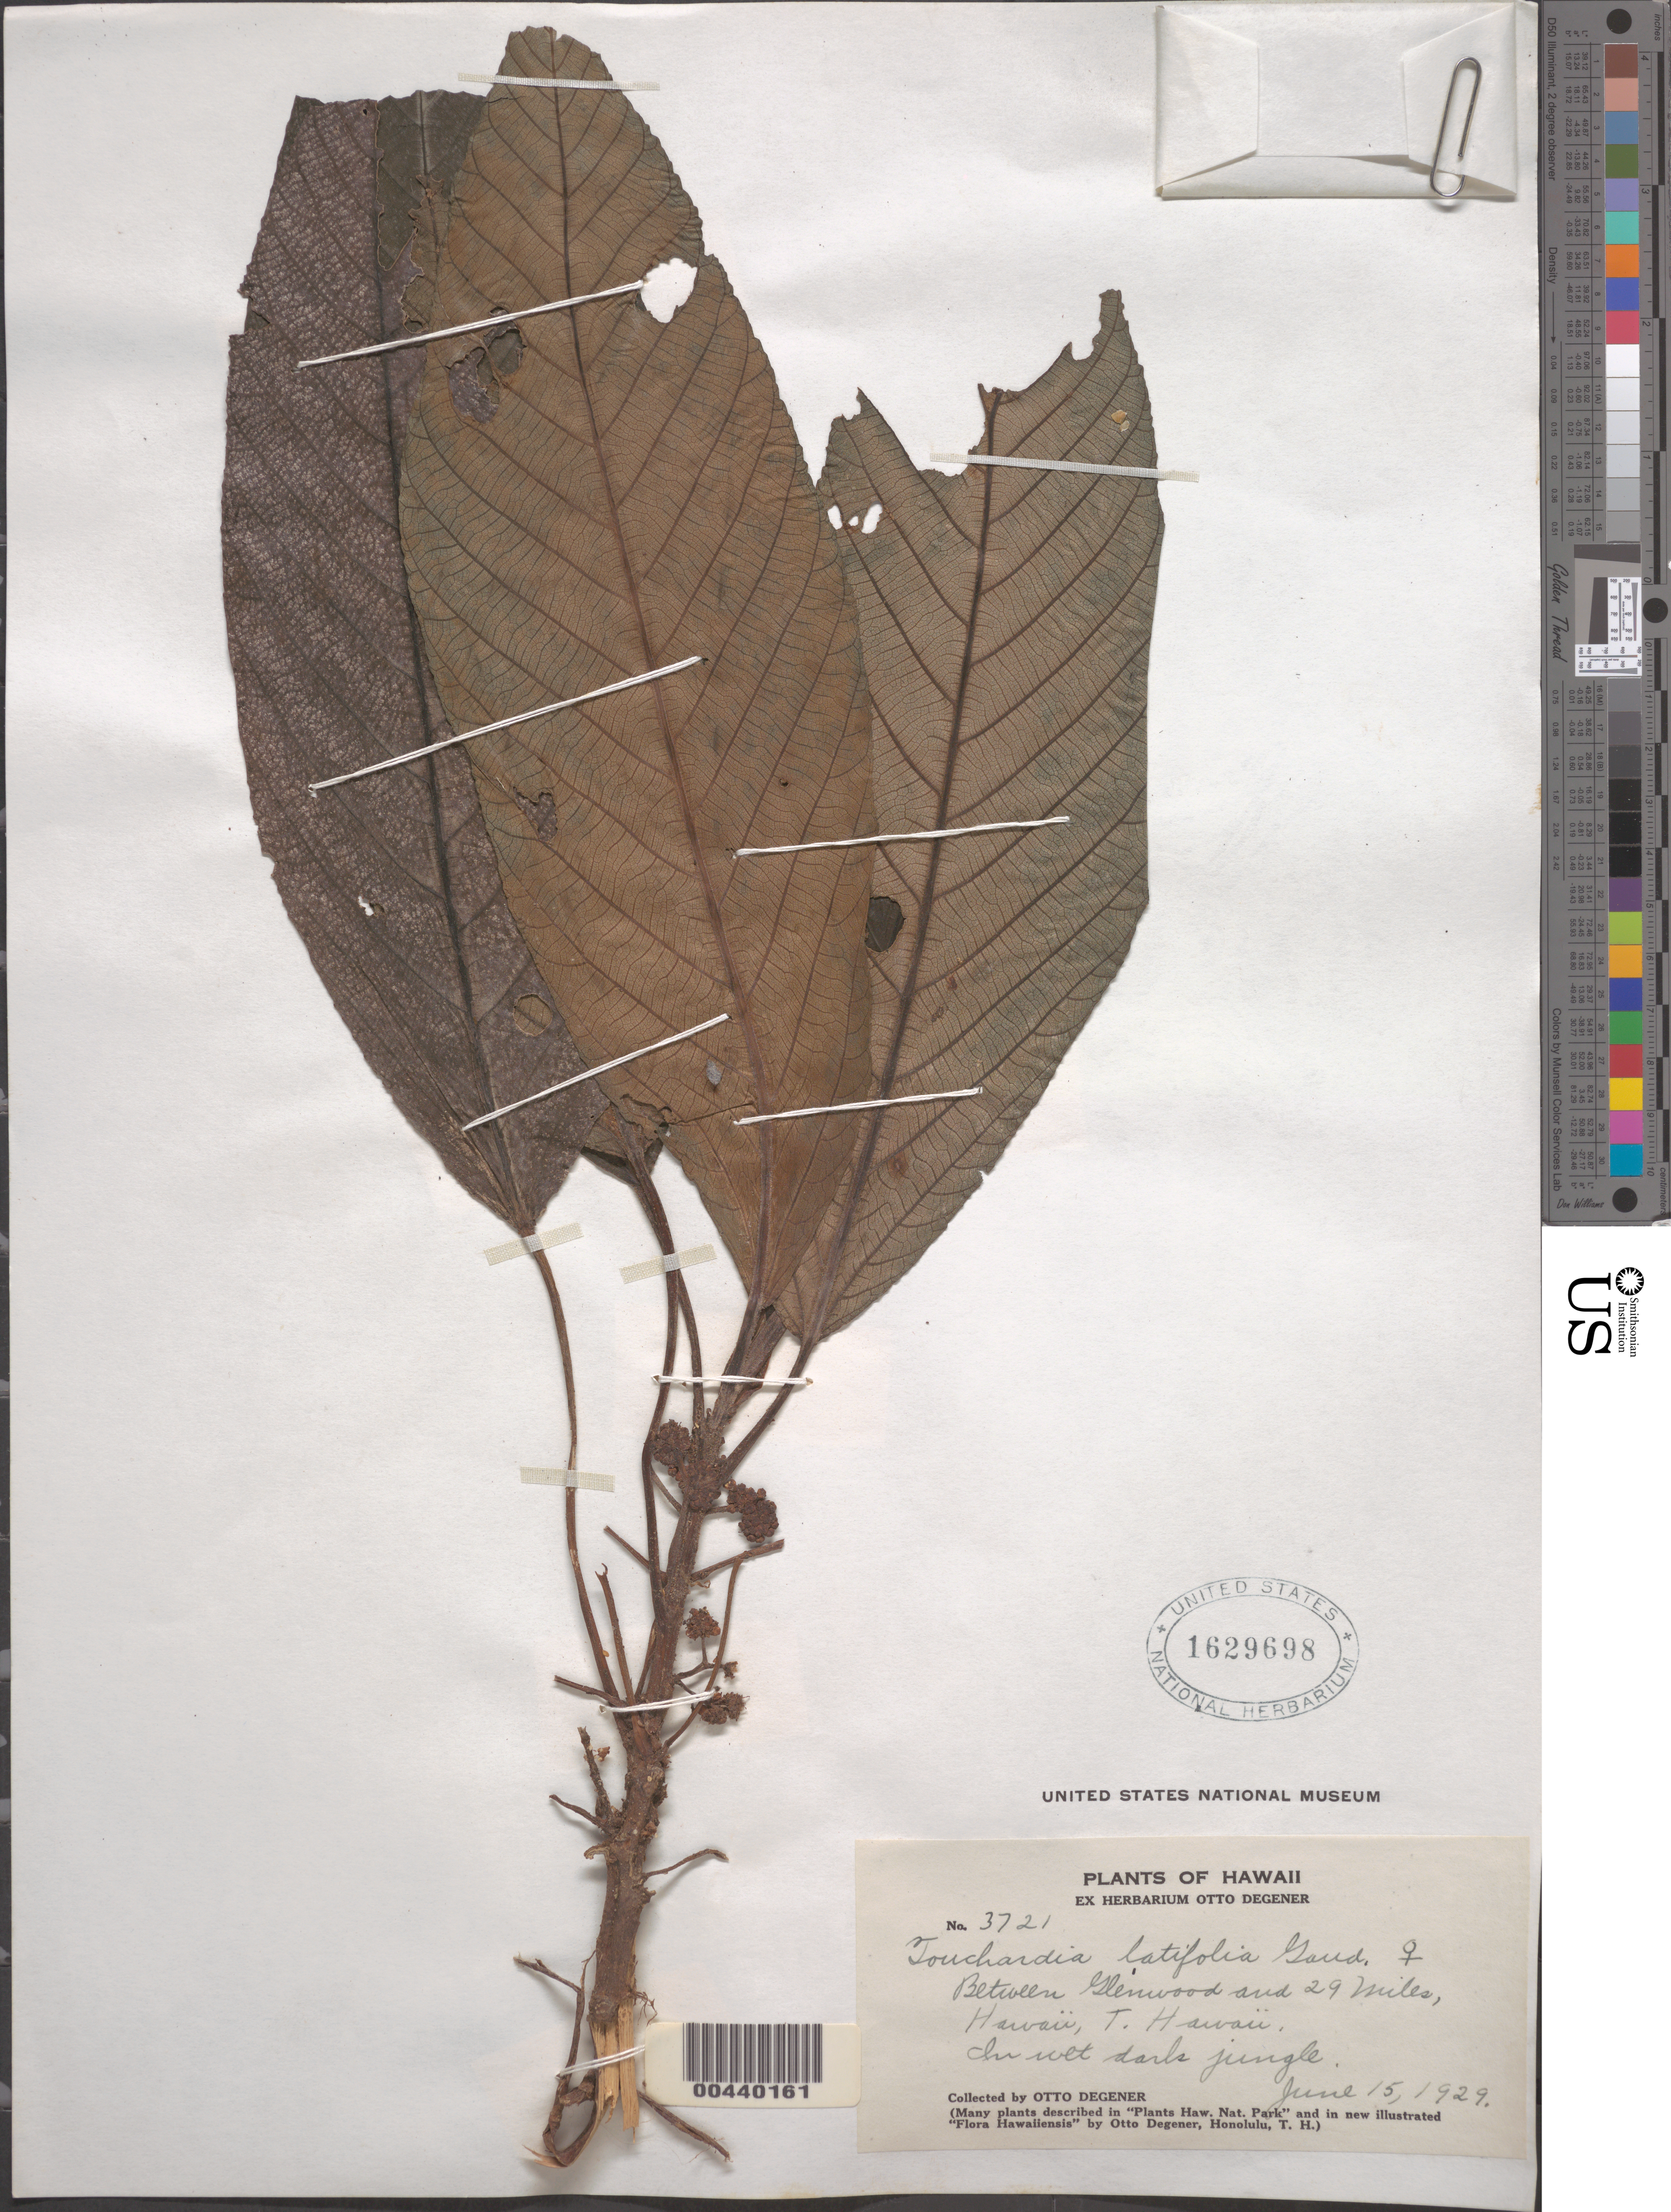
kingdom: Plantae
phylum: Tracheophyta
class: Magnoliopsida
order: Rosales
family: Urticaceae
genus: Touchardia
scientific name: Touchardia latifolia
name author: Gaudich.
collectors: O. Degener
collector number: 3721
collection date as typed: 15 Jun 1929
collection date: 1929-06-15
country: United States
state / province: Hawaii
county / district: Hawaii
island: Hawaii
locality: Between Glenwood and 29 Miles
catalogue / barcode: US 1629698